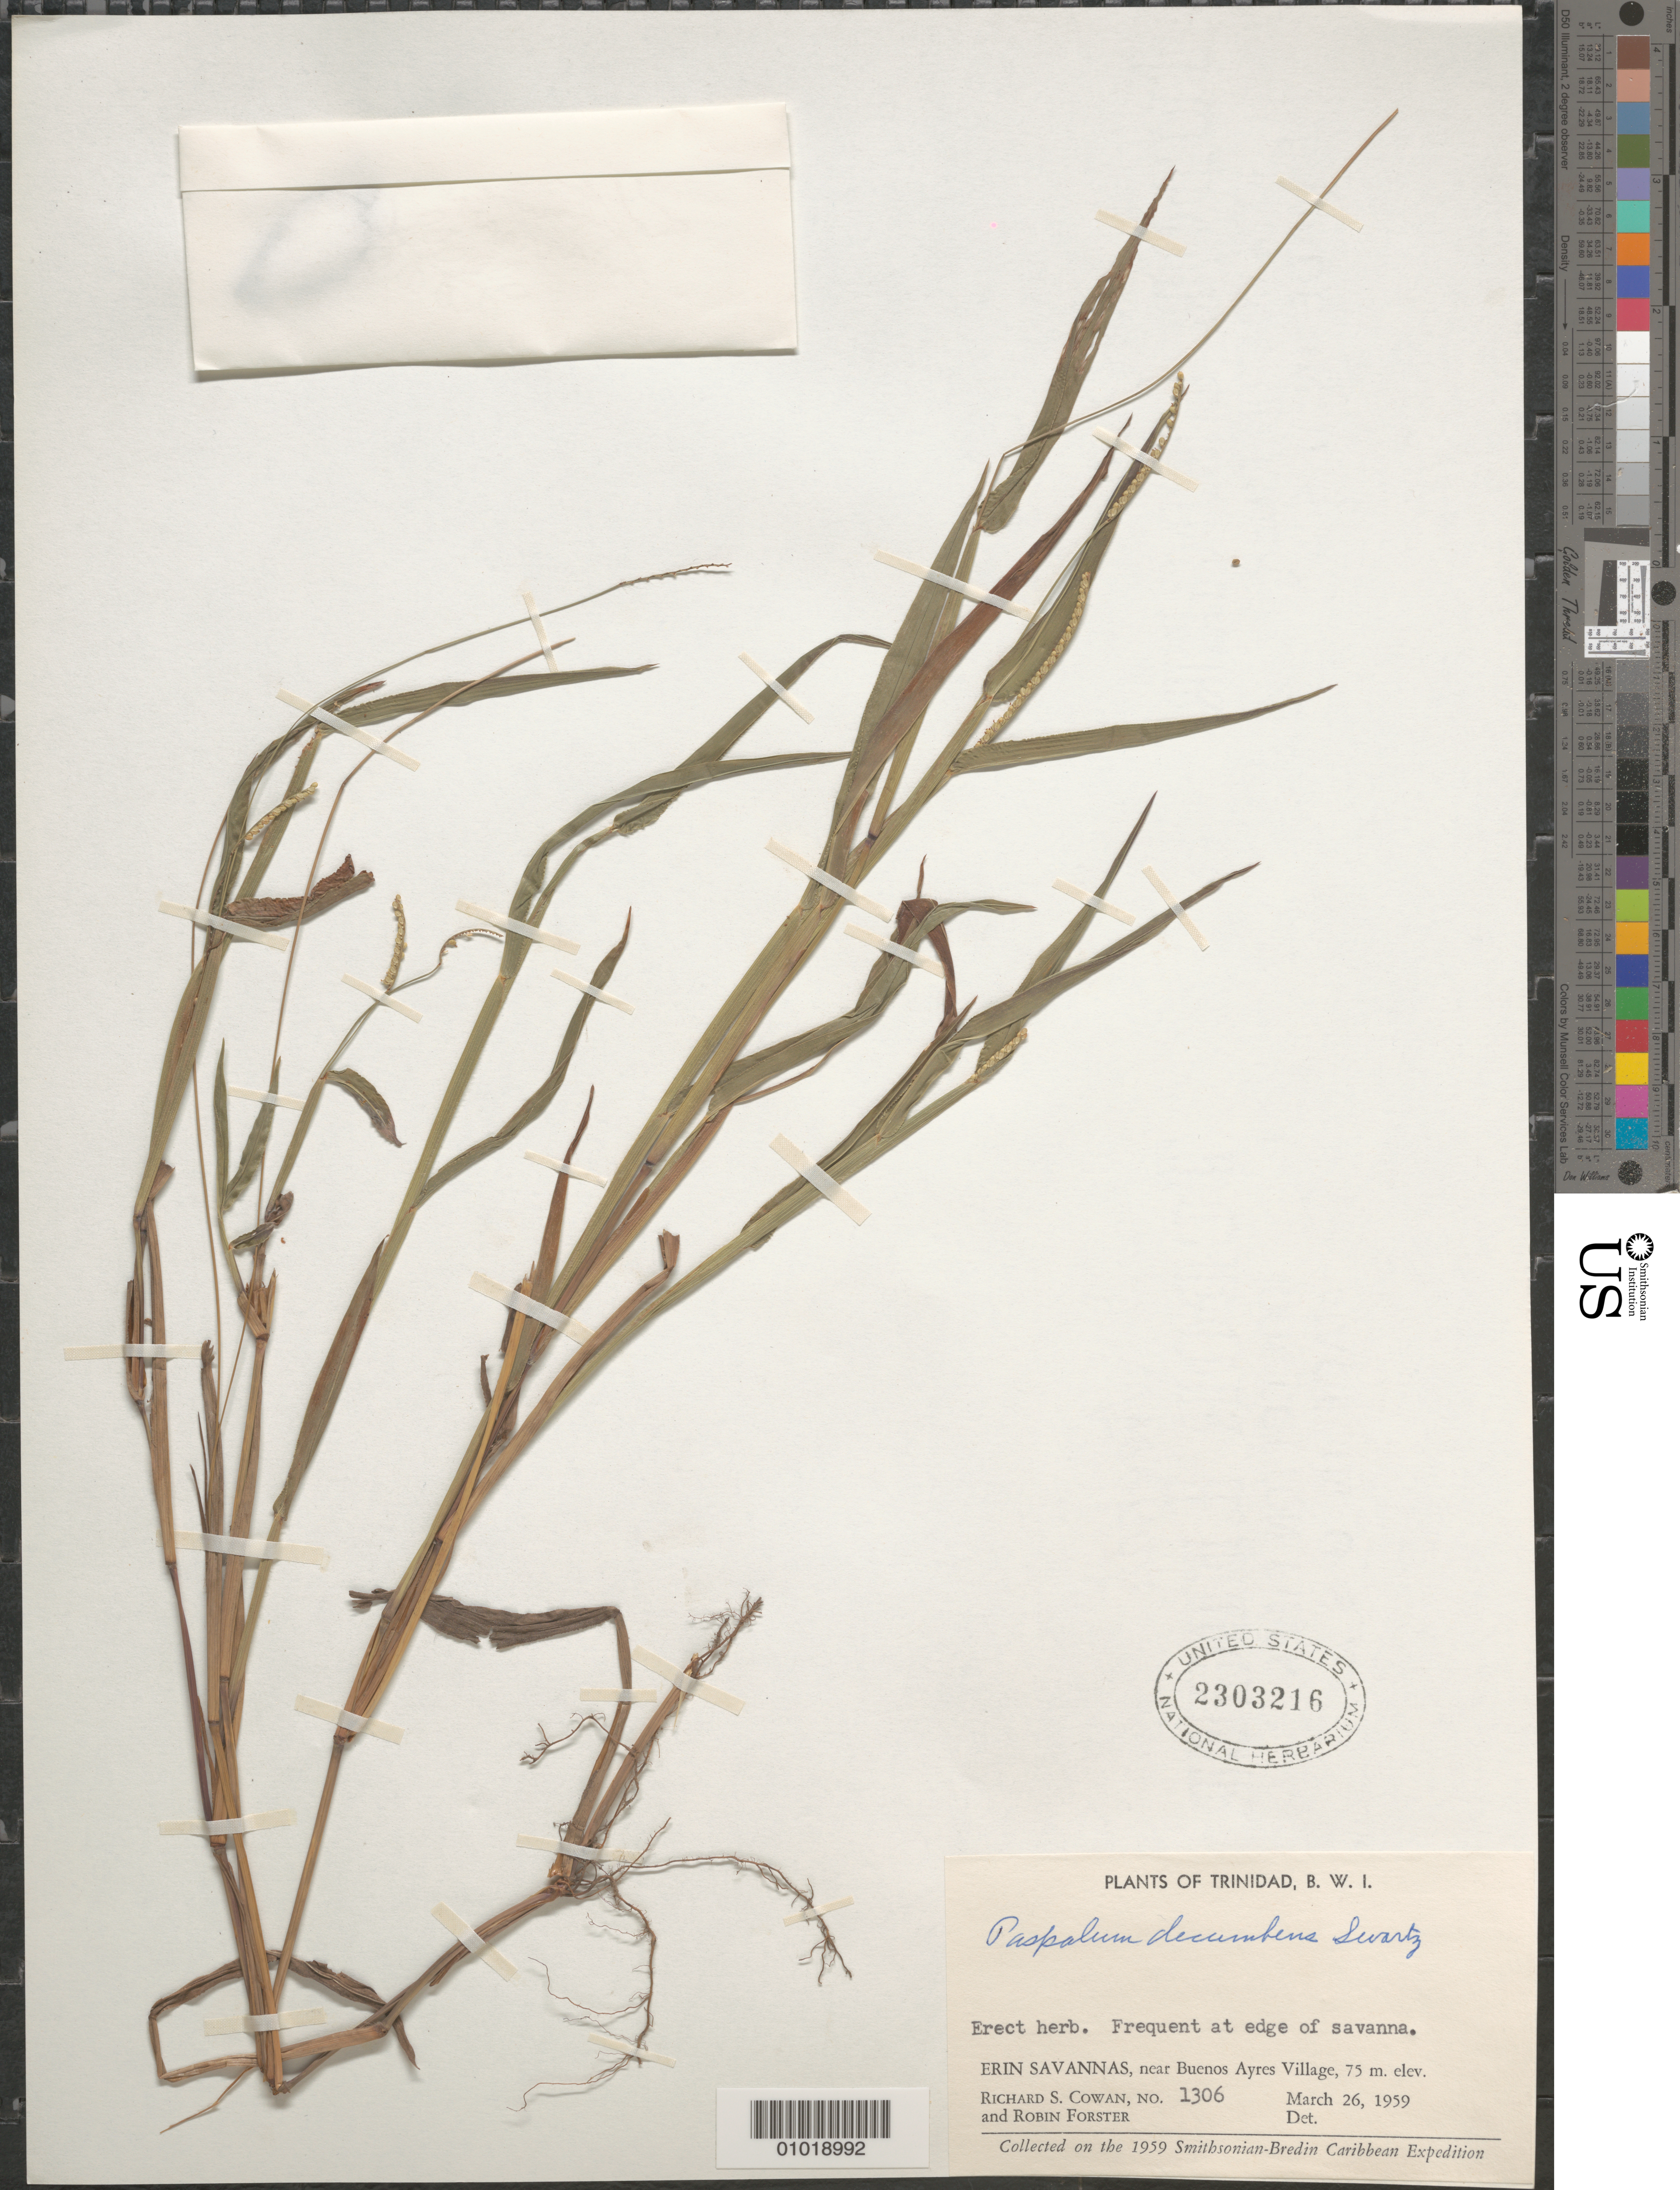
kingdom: Plantae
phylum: Tracheophyta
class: Liliopsida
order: Poales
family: Poaceae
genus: Paspalum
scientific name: Paspalum decumbens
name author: Sw.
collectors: R. S. Cowan & R. Forster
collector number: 1306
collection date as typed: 26 Mar 1959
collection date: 1959-03-26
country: Trinidad and Tobago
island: Trinidad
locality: Erin Savannas near Buenos Ayres Village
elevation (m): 75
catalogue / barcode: US 2303216